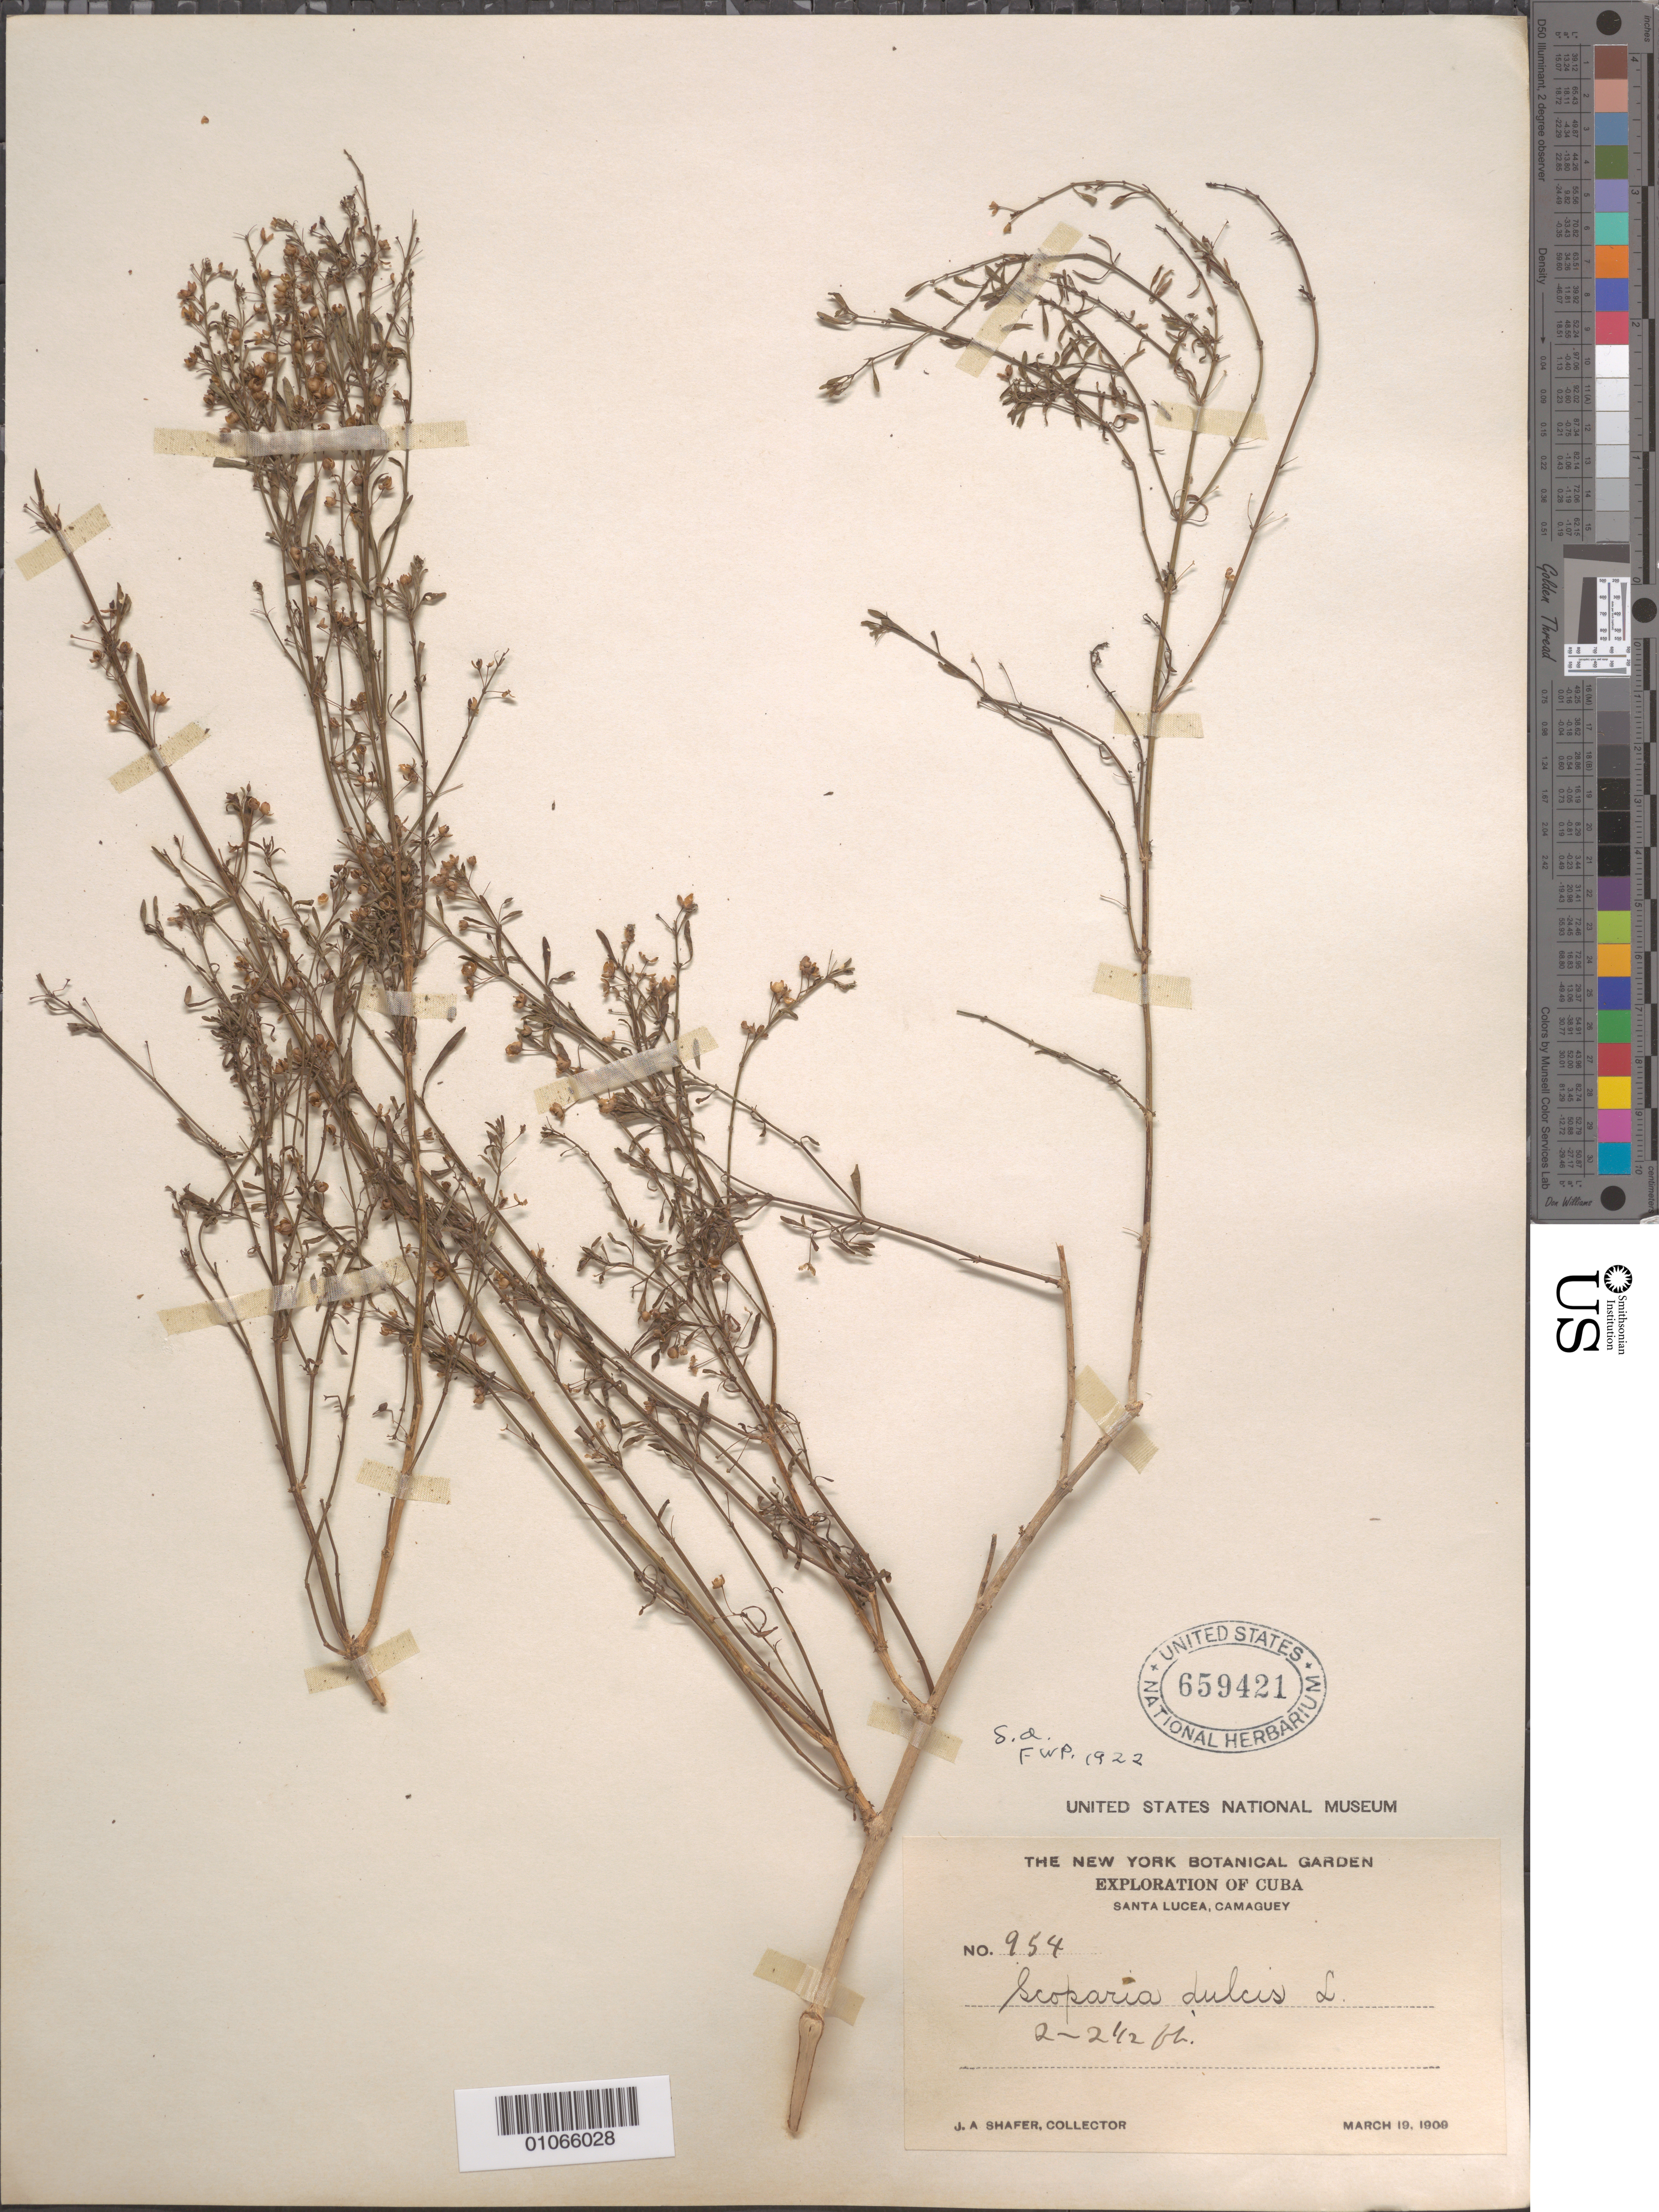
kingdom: Plantae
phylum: Tracheophyta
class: Magnoliopsida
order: Lamiales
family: Plantaginaceae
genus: Scoparia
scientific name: Scoparia dulcis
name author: L.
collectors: J. A. Shafer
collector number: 954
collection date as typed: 19 Mar 1909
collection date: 1909-03-19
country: Cuba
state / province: Camagüey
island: Cuba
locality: Santa Lucea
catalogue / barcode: US 659421